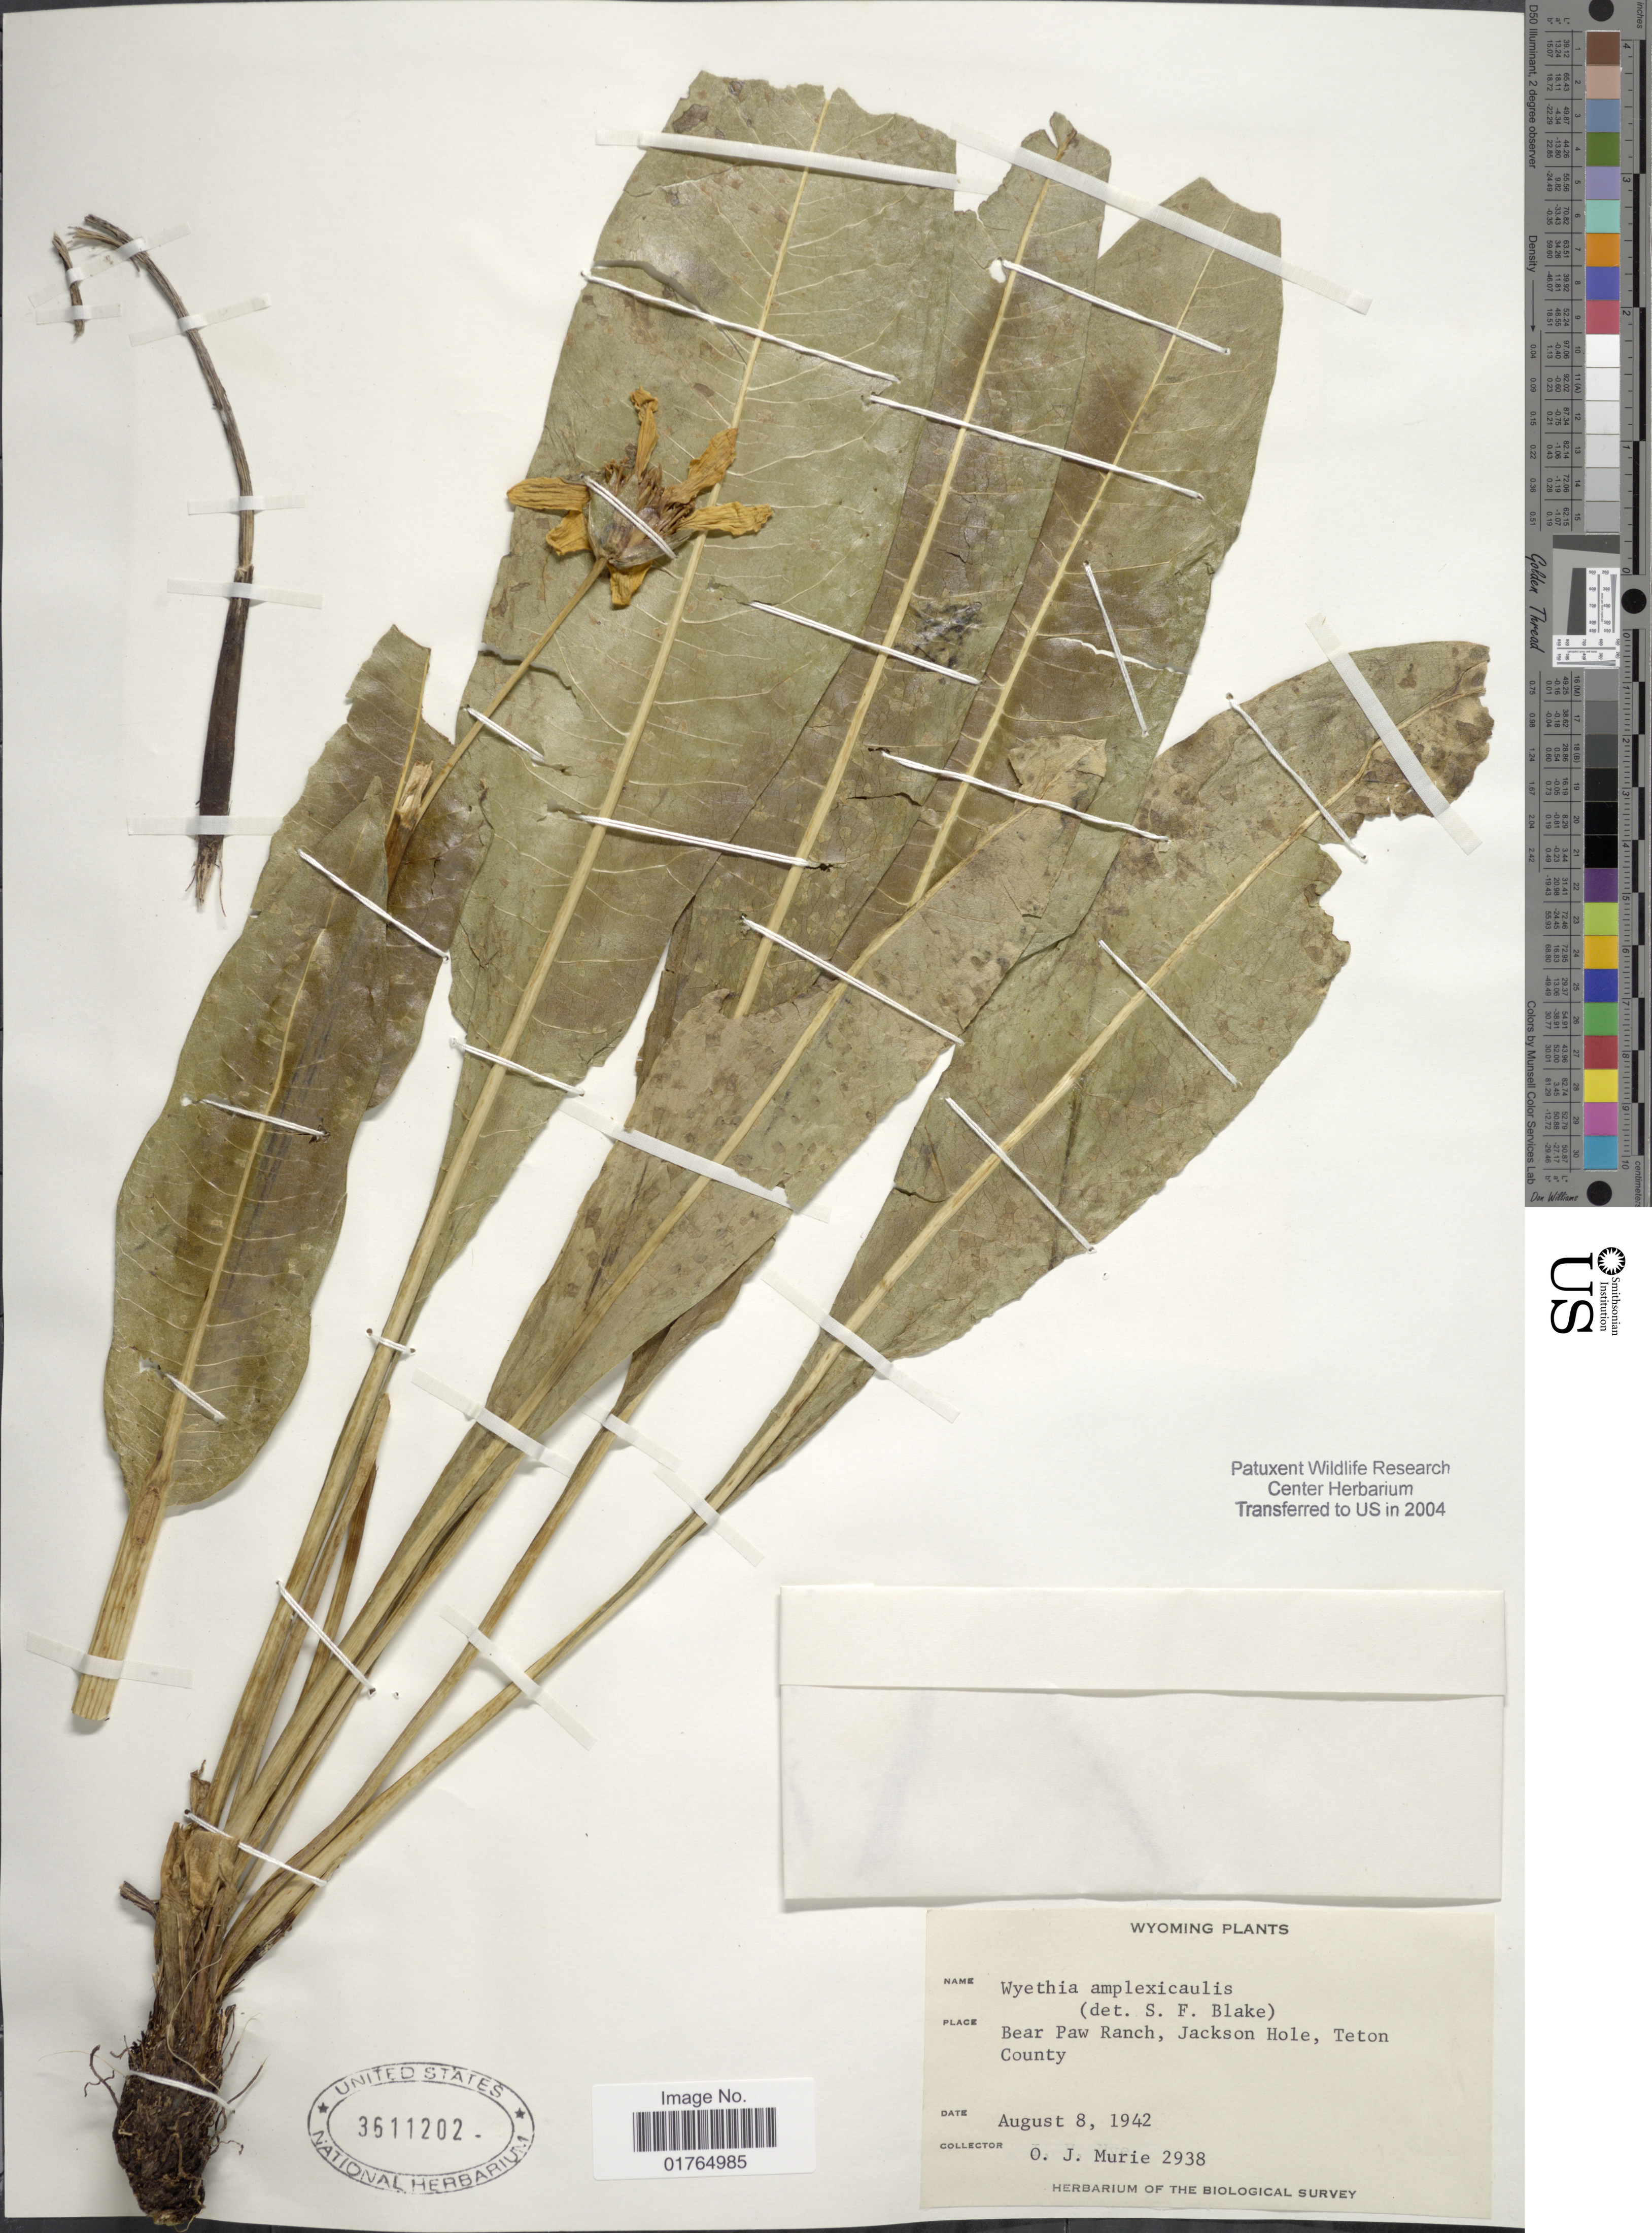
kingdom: Plantae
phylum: Tracheophyta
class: Magnoliopsida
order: Asterales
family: Asteraceae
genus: Wyethia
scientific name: Wyethia amplexicaulis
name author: Nutt.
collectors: O. Murie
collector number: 2938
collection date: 1942-08-08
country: United States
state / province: Wyoming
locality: Bear Paw Ranch, Jackson Hole, Teton County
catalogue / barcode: US 3611202